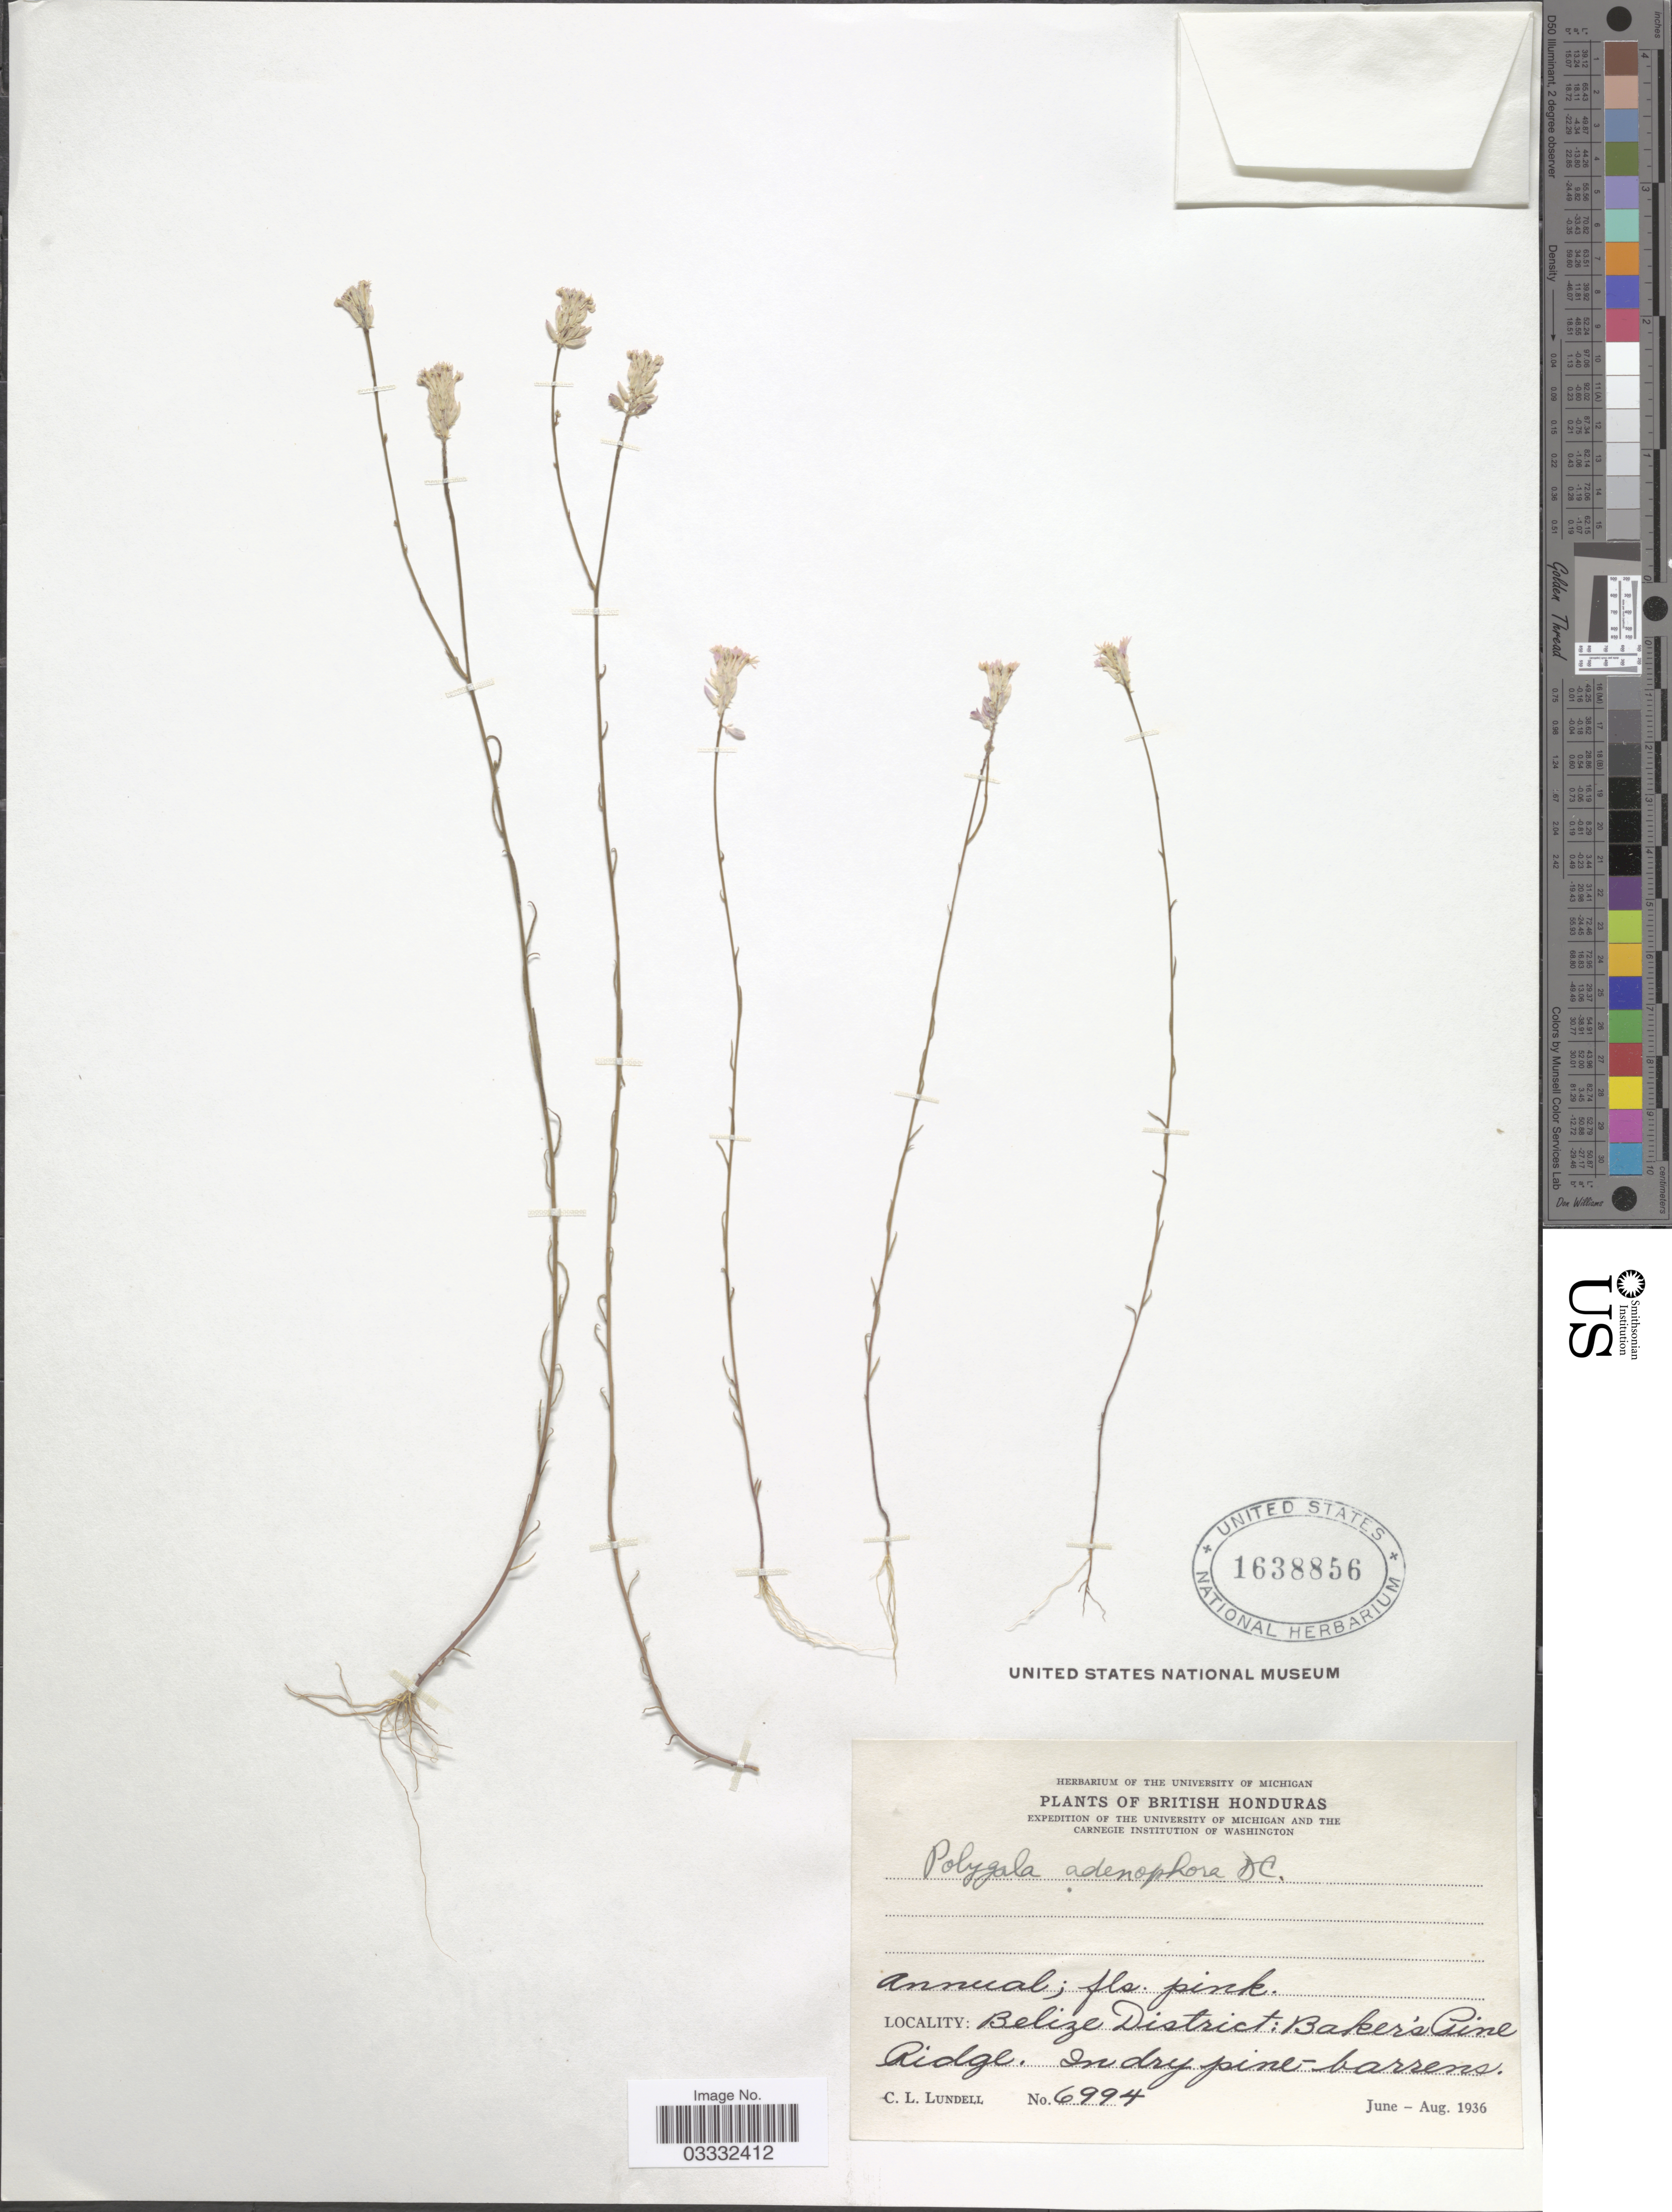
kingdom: Plantae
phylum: Tracheophyta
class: Magnoliopsida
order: Fabales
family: Polygalaceae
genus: Polygala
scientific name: Polygala adenophora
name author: DC.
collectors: C. L. Lundell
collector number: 6994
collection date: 1936-06/1936-08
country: Belize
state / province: Belize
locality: British Honduras. Belize District: Baker's Pine Ridge.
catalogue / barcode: US 1638856